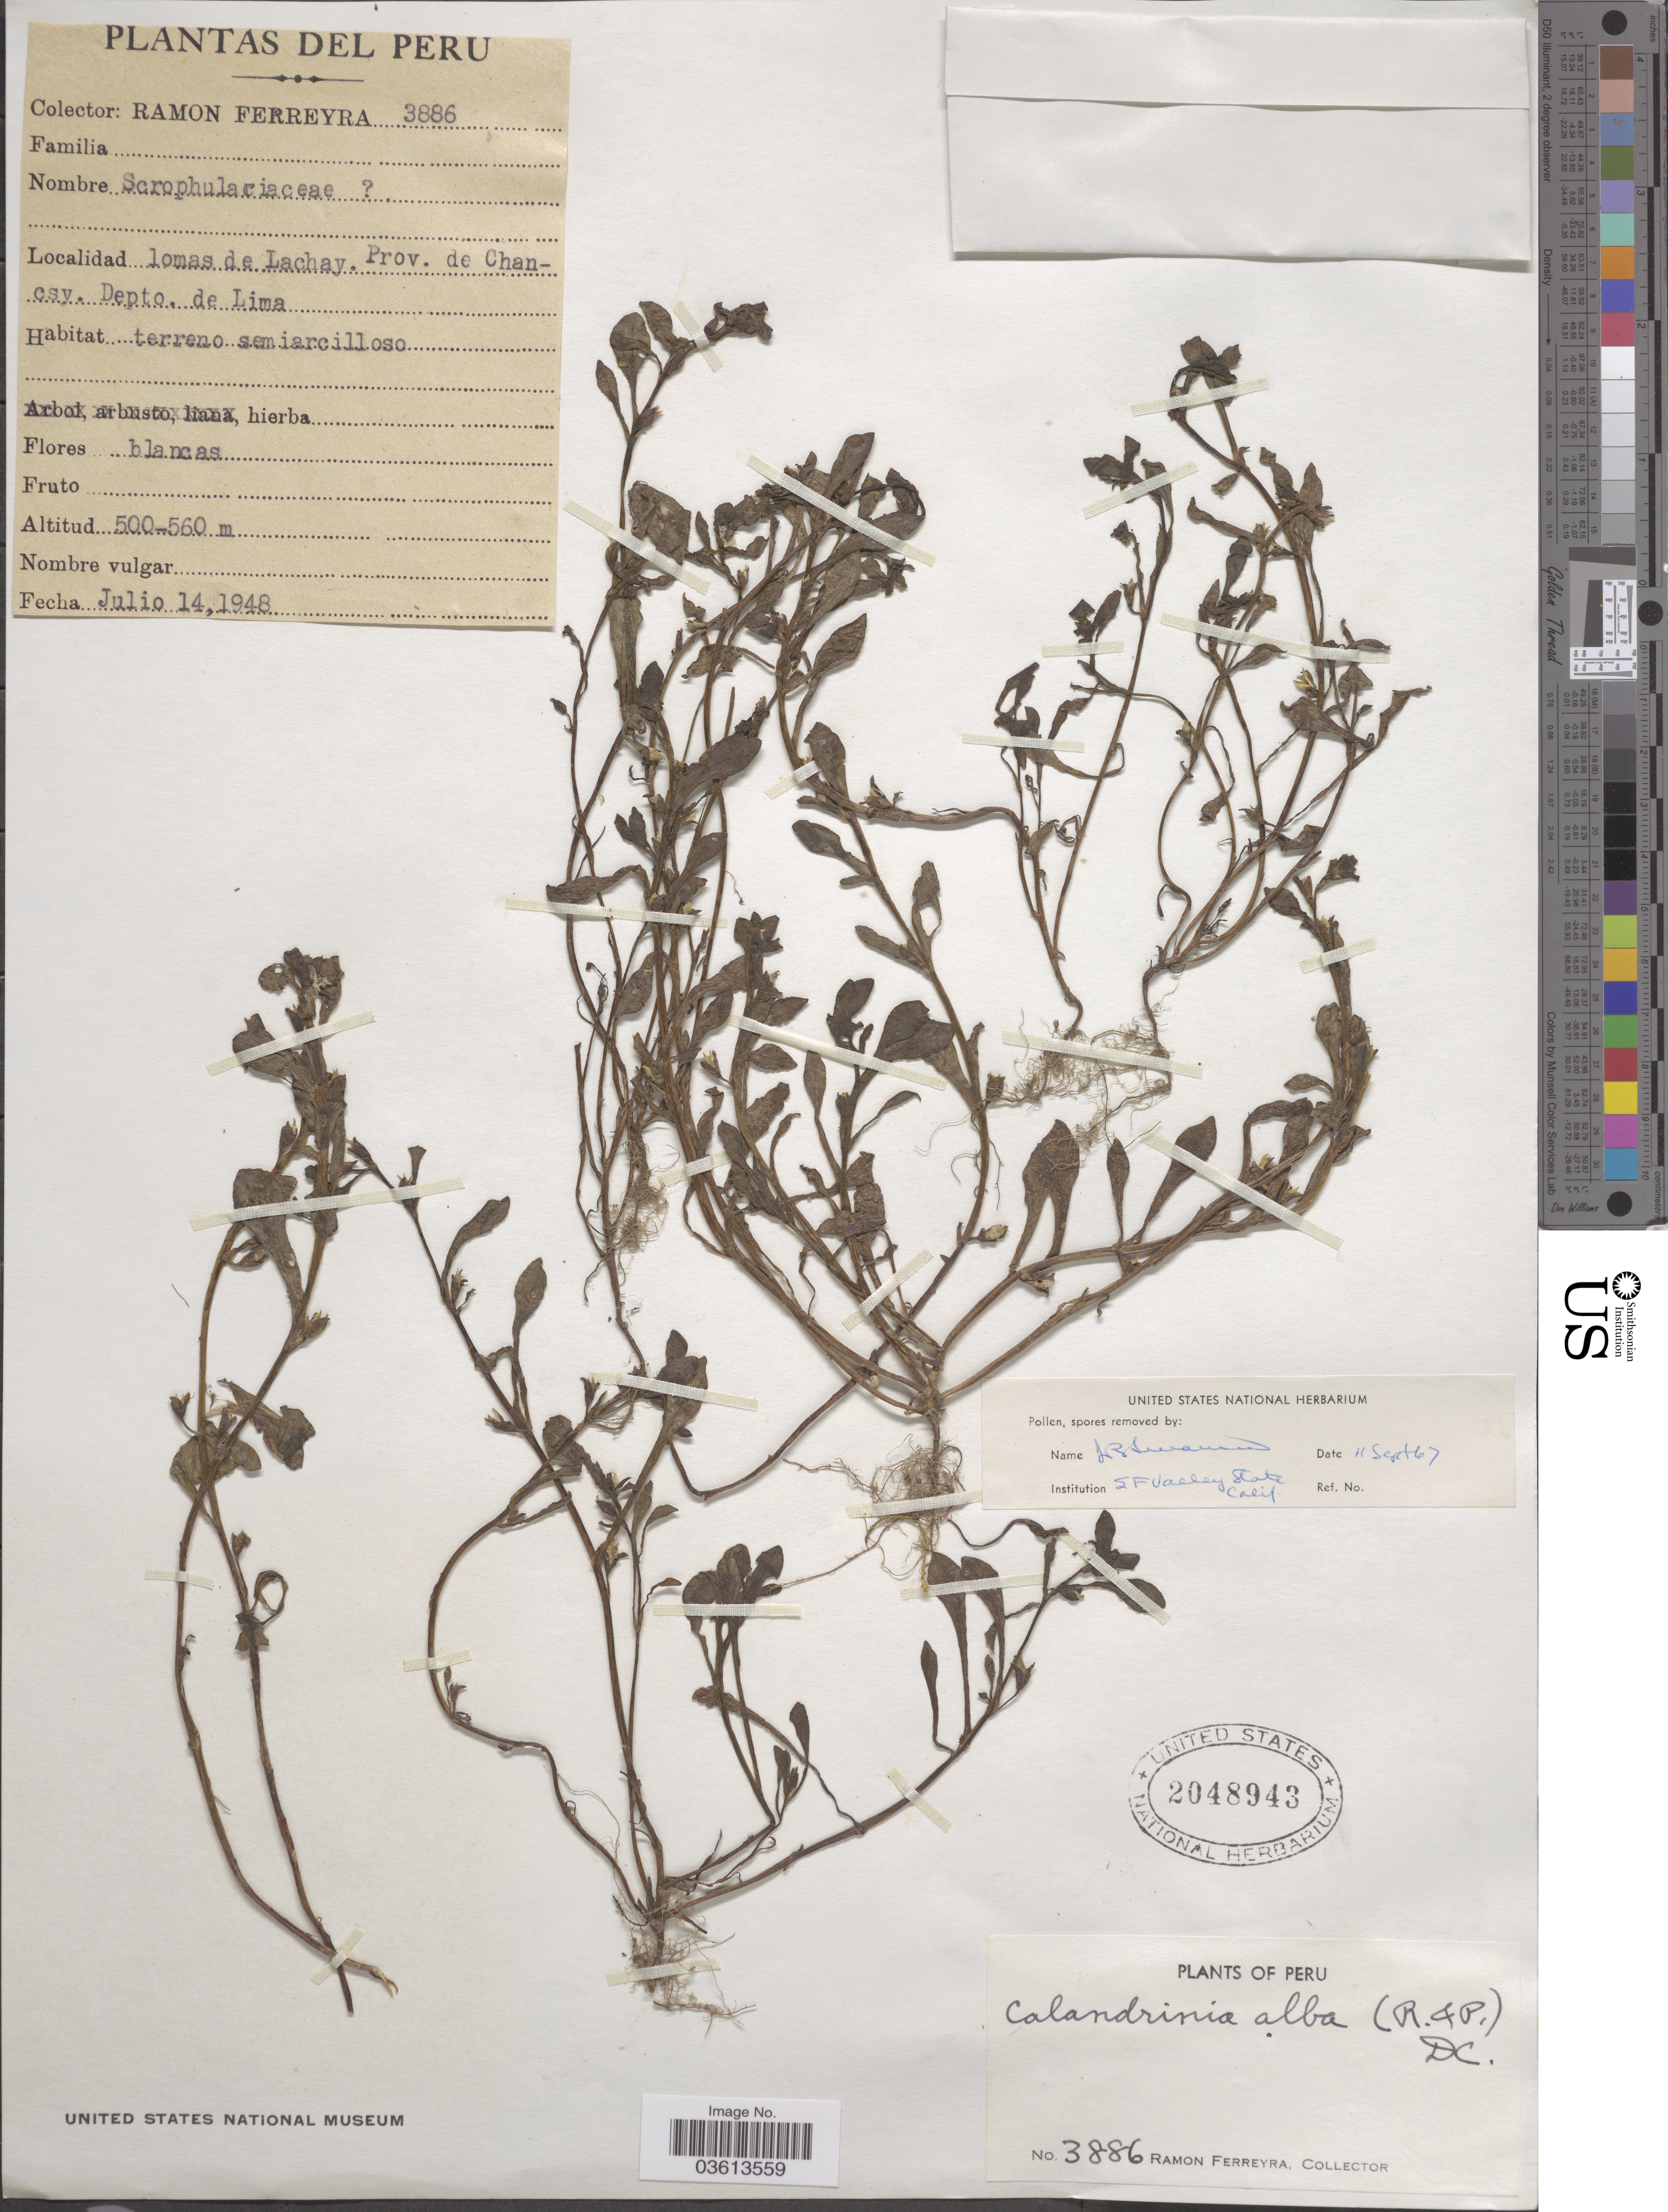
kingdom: Plantae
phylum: Tracheophyta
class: Magnoliopsida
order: Caryophyllales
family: Montiaceae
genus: Calandrinia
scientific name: Calandrinia alba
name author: (Ruiz & Pav.) DC.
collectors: R. A. Ferreyra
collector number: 3886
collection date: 1948-07-14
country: Peru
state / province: Lima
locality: Lomas de Lachay. Prov. de Chancsy. Depto. de Lima.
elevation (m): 500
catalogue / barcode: US 2048943